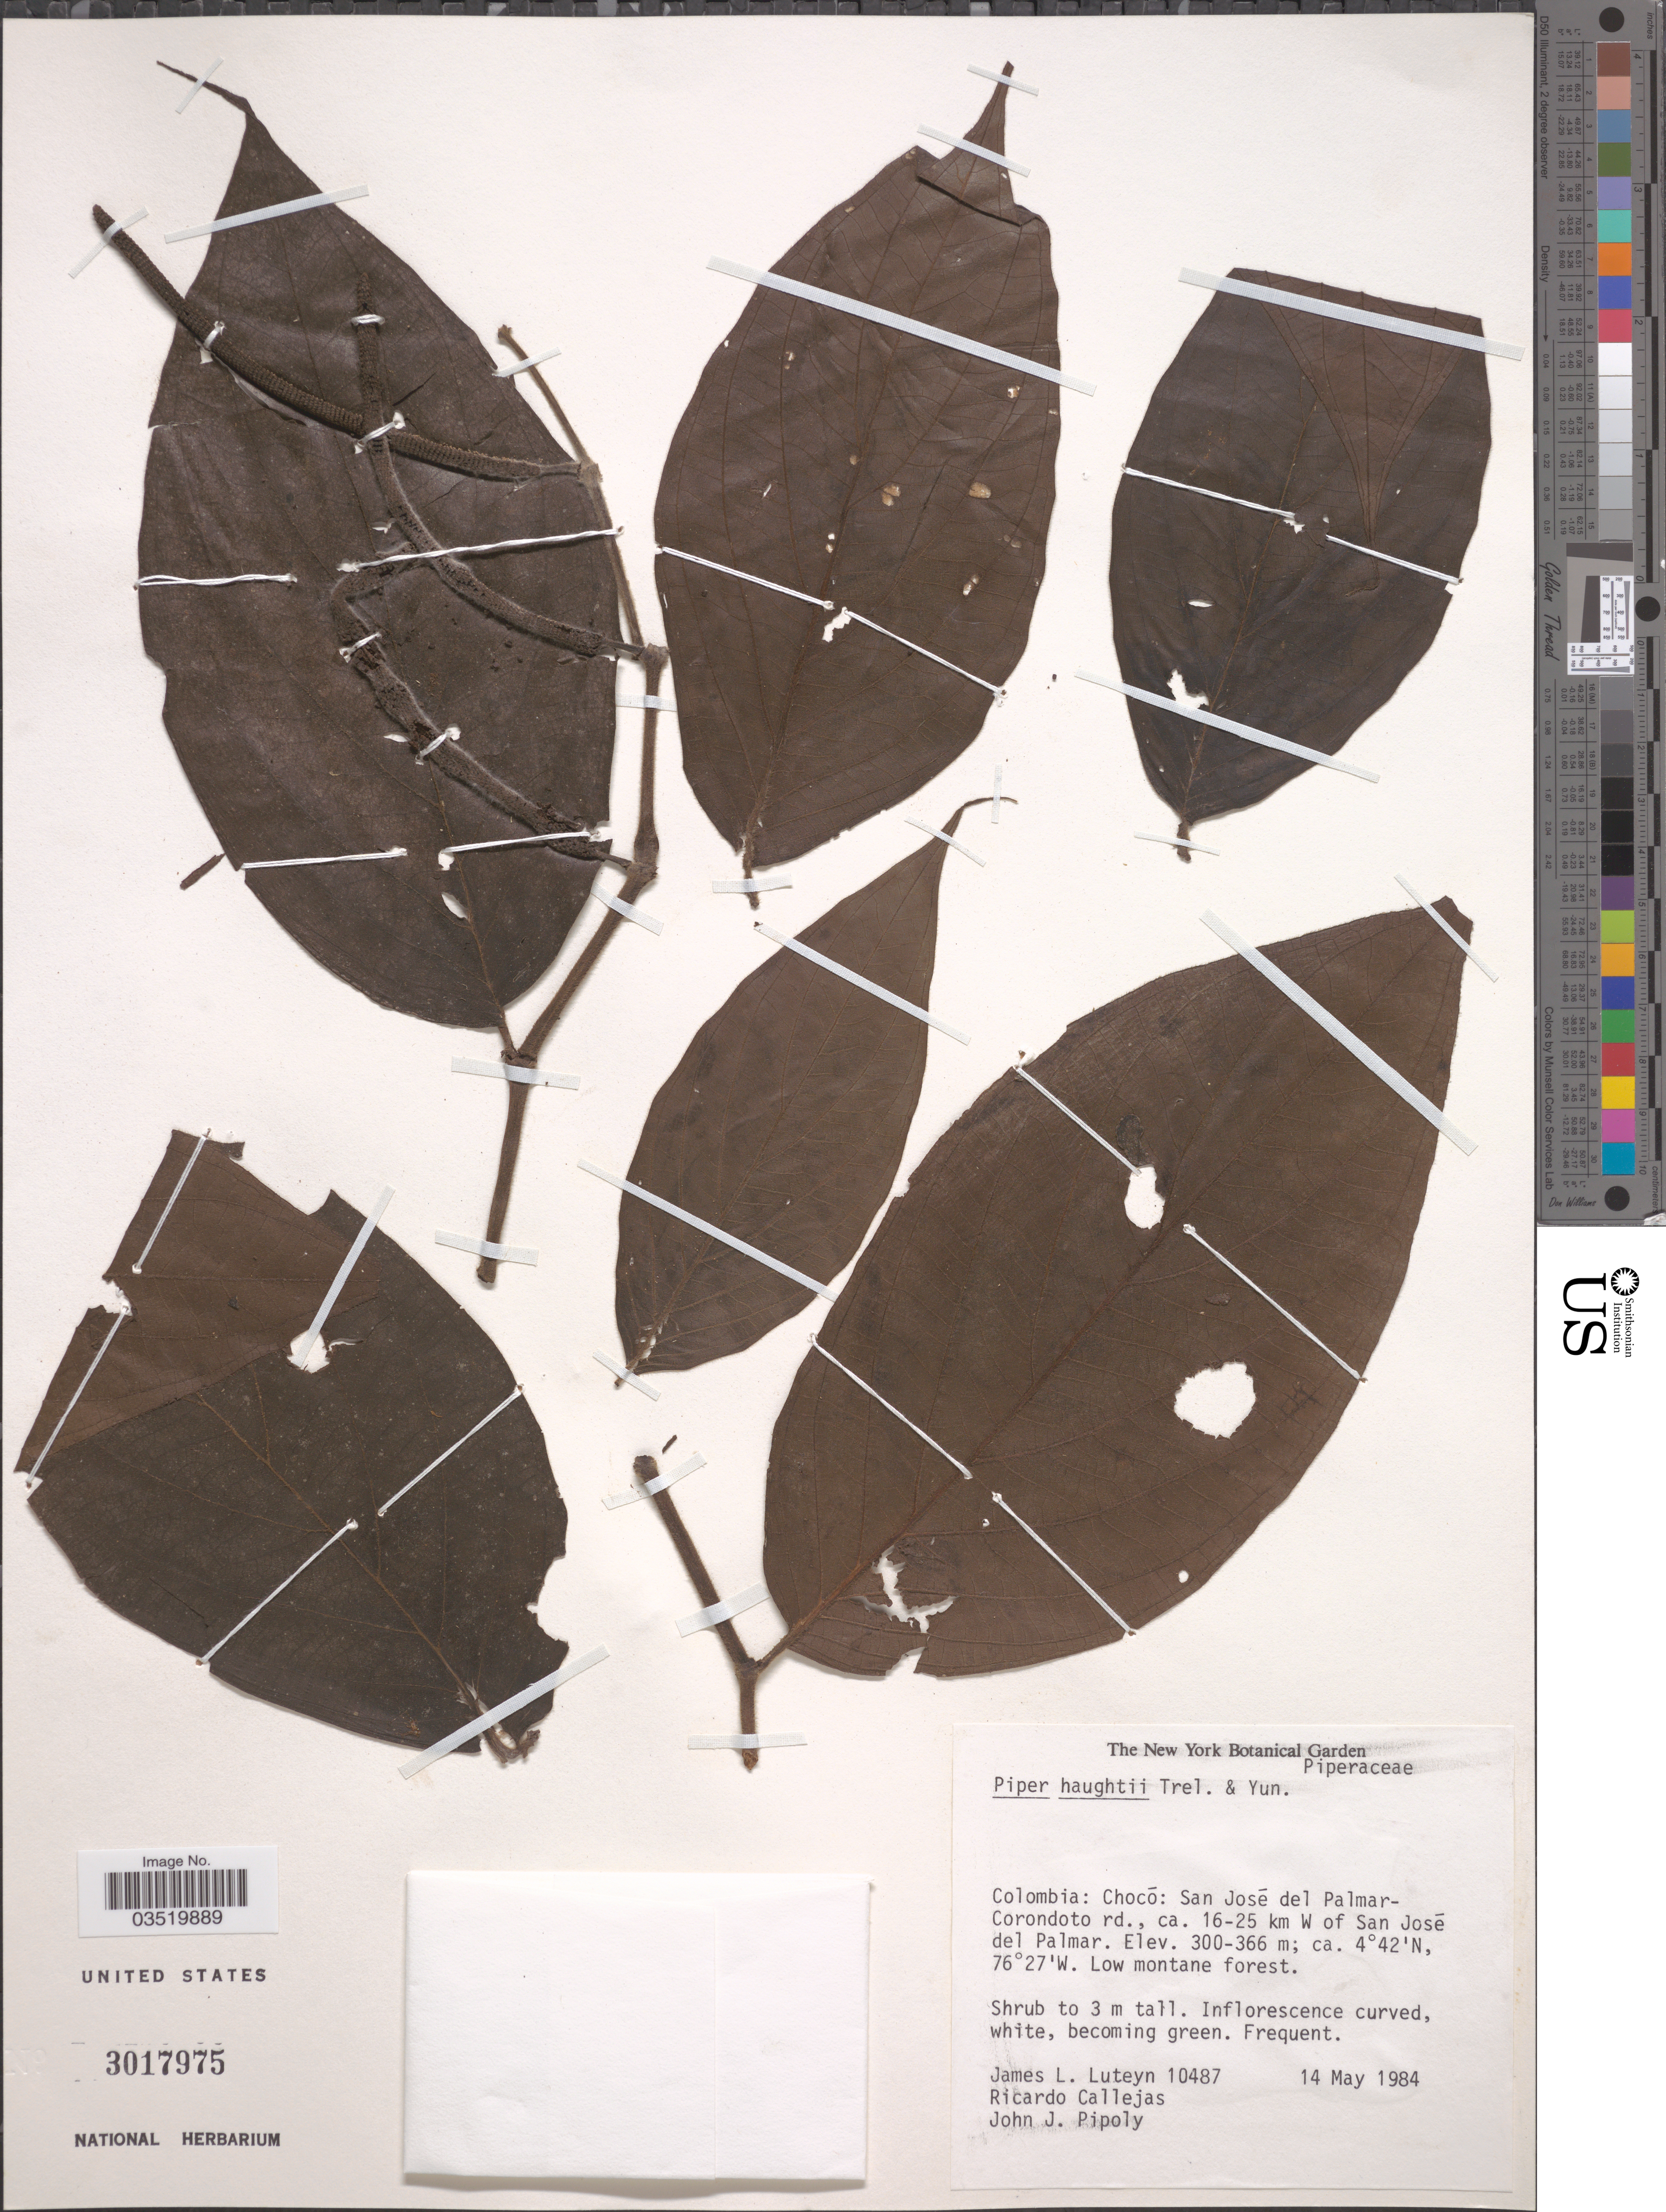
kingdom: Plantae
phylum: Tracheophyta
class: Magnoliopsida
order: Piperales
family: Piperaceae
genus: Piper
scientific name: Piper haughtii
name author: Trel. & Yunck.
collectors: J. Luteyn, R. Callejas & J. J. Pipoly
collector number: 10487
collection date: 1984-05-14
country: Colombia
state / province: Chocó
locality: San José del Palmar-Corondoto rd., ca. 16-25 km W of San José del Palmar.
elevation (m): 300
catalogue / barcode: US 3017975